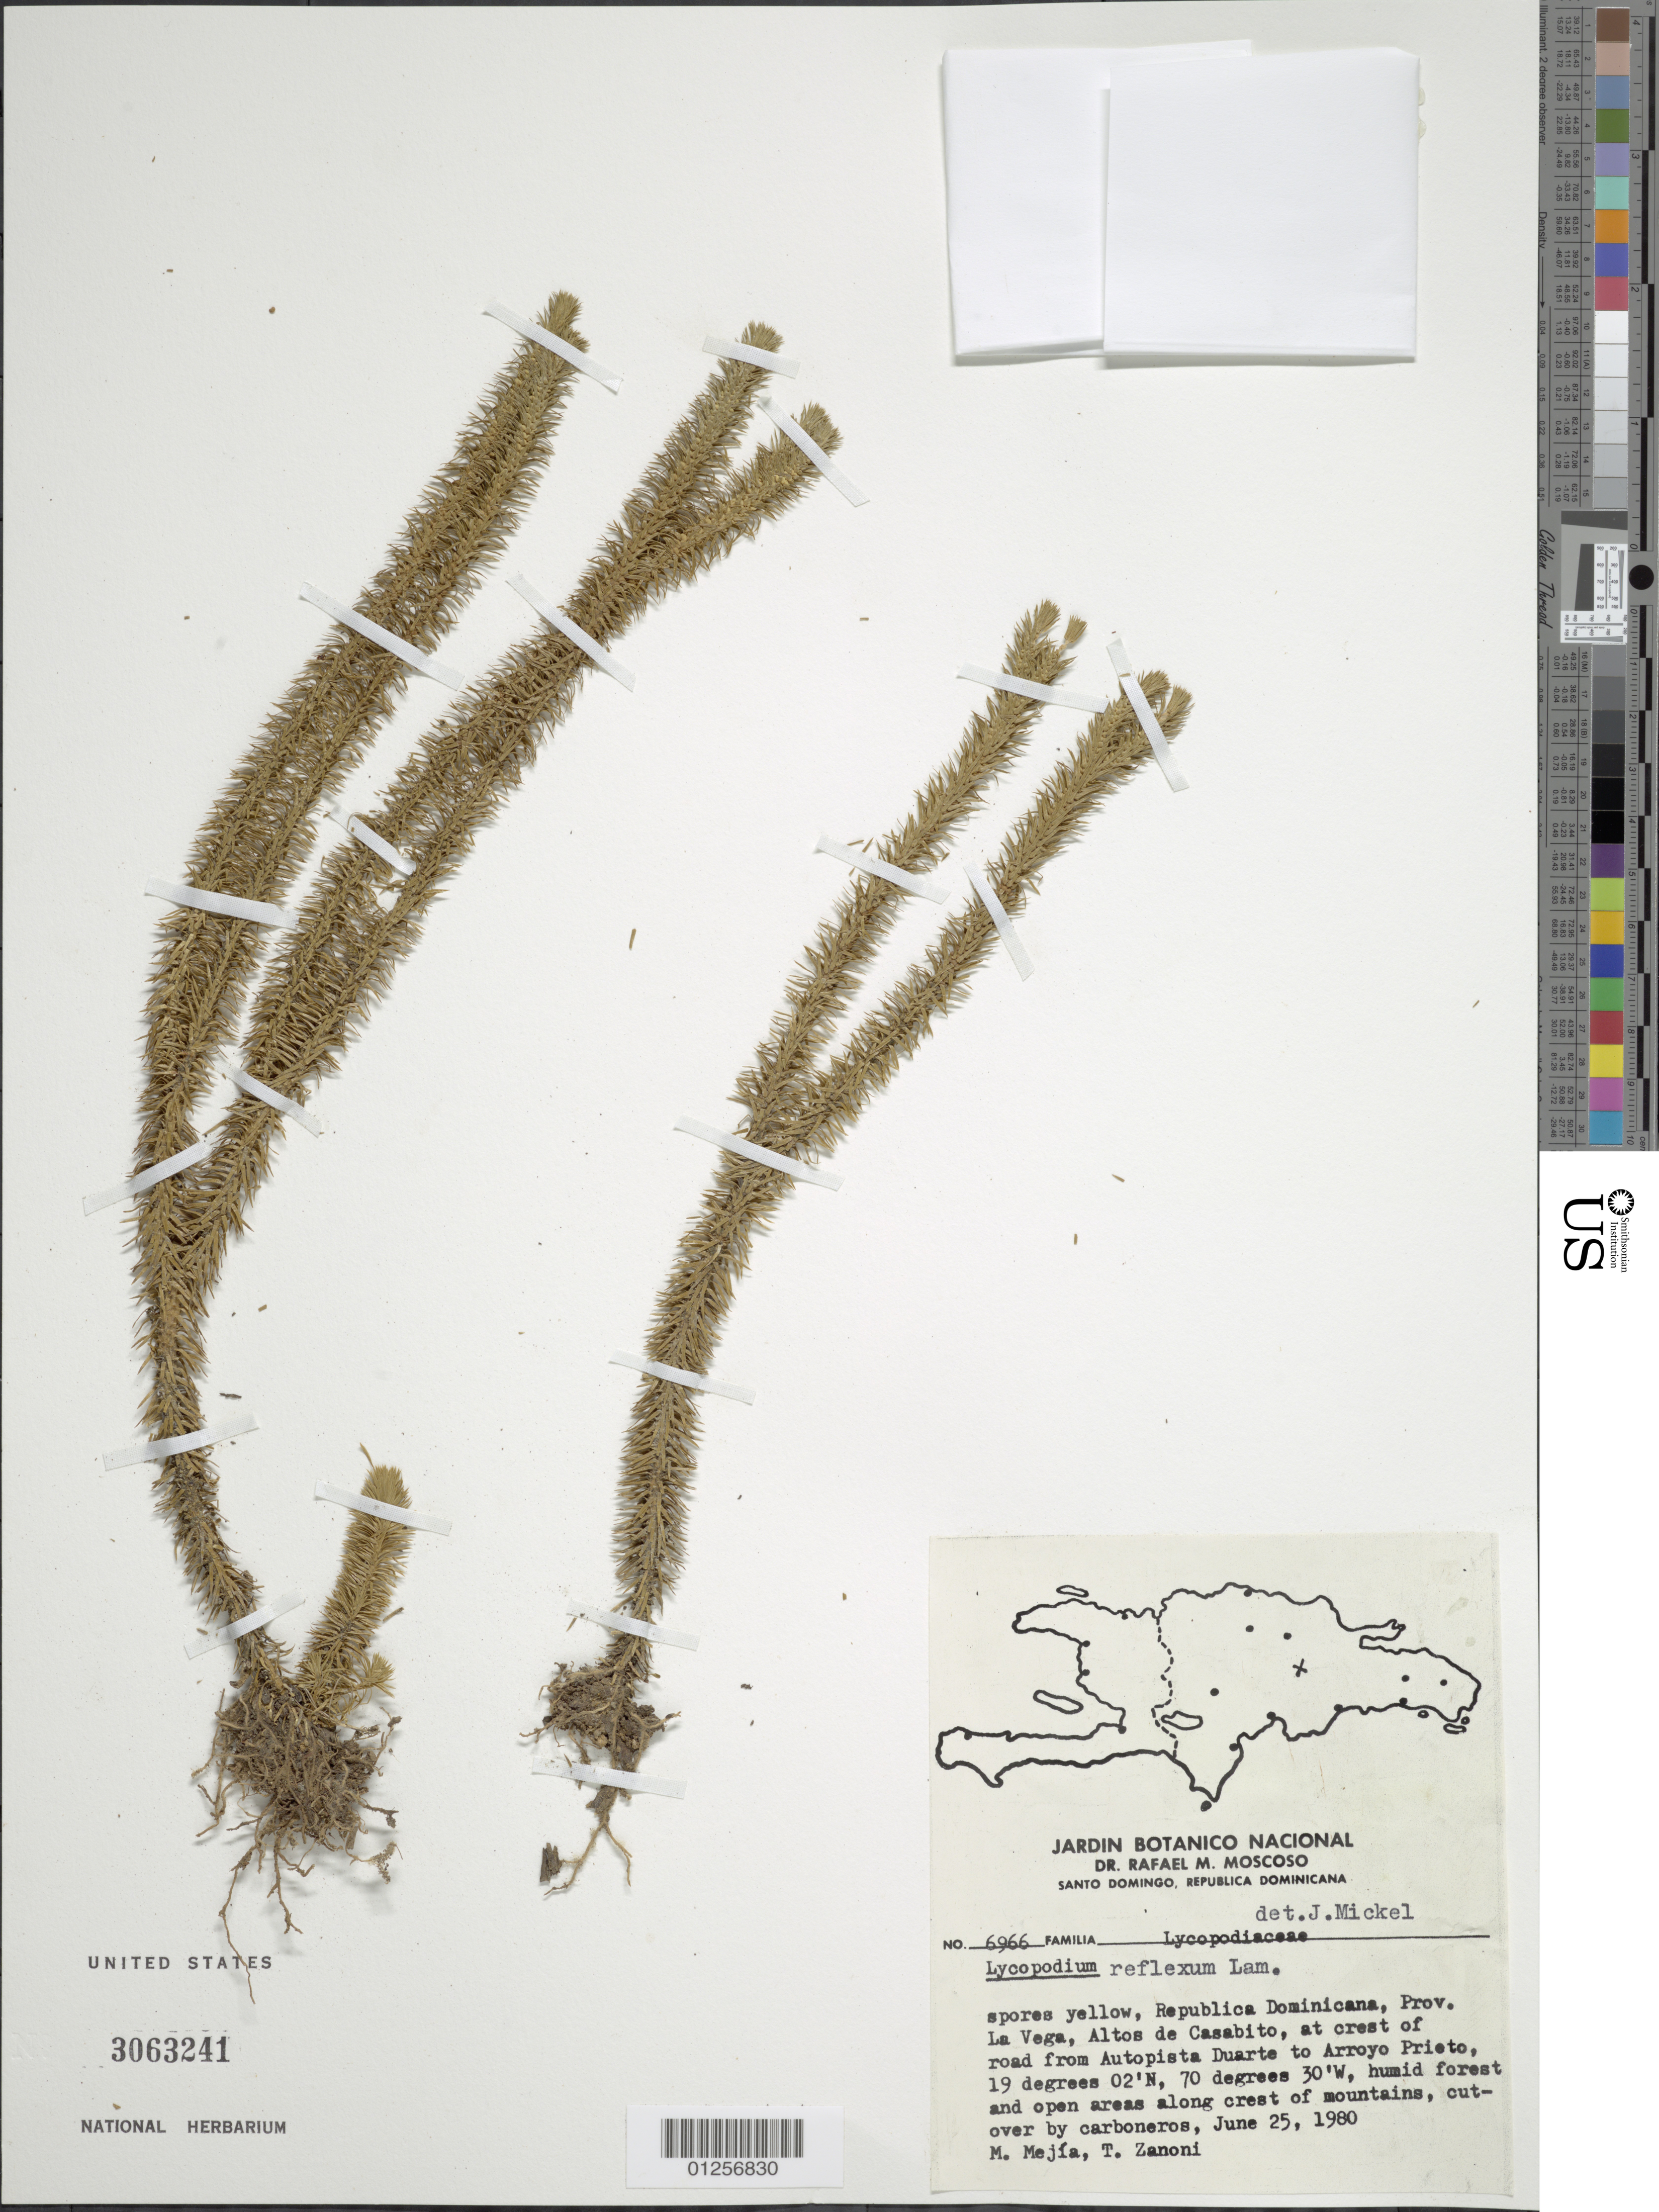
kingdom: Plantae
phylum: Tracheophyta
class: Lycopodiopsida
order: Lycopodiales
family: Lycopodiaceae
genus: Phlegmariurus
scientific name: Phlegmariurus reflexus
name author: (Lam.) B. Øllg.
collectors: M. Mejia & T. A. Zanoni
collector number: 6966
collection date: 1980-06-25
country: Dominican Republic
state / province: La Vega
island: Hispaniola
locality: Altos de Casabito, at crest of road from Autopista Duarte to Arroyo Prieto.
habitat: Humid forest and open areas along crest of mountains, cut-over by carbonaros.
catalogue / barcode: US 3063241